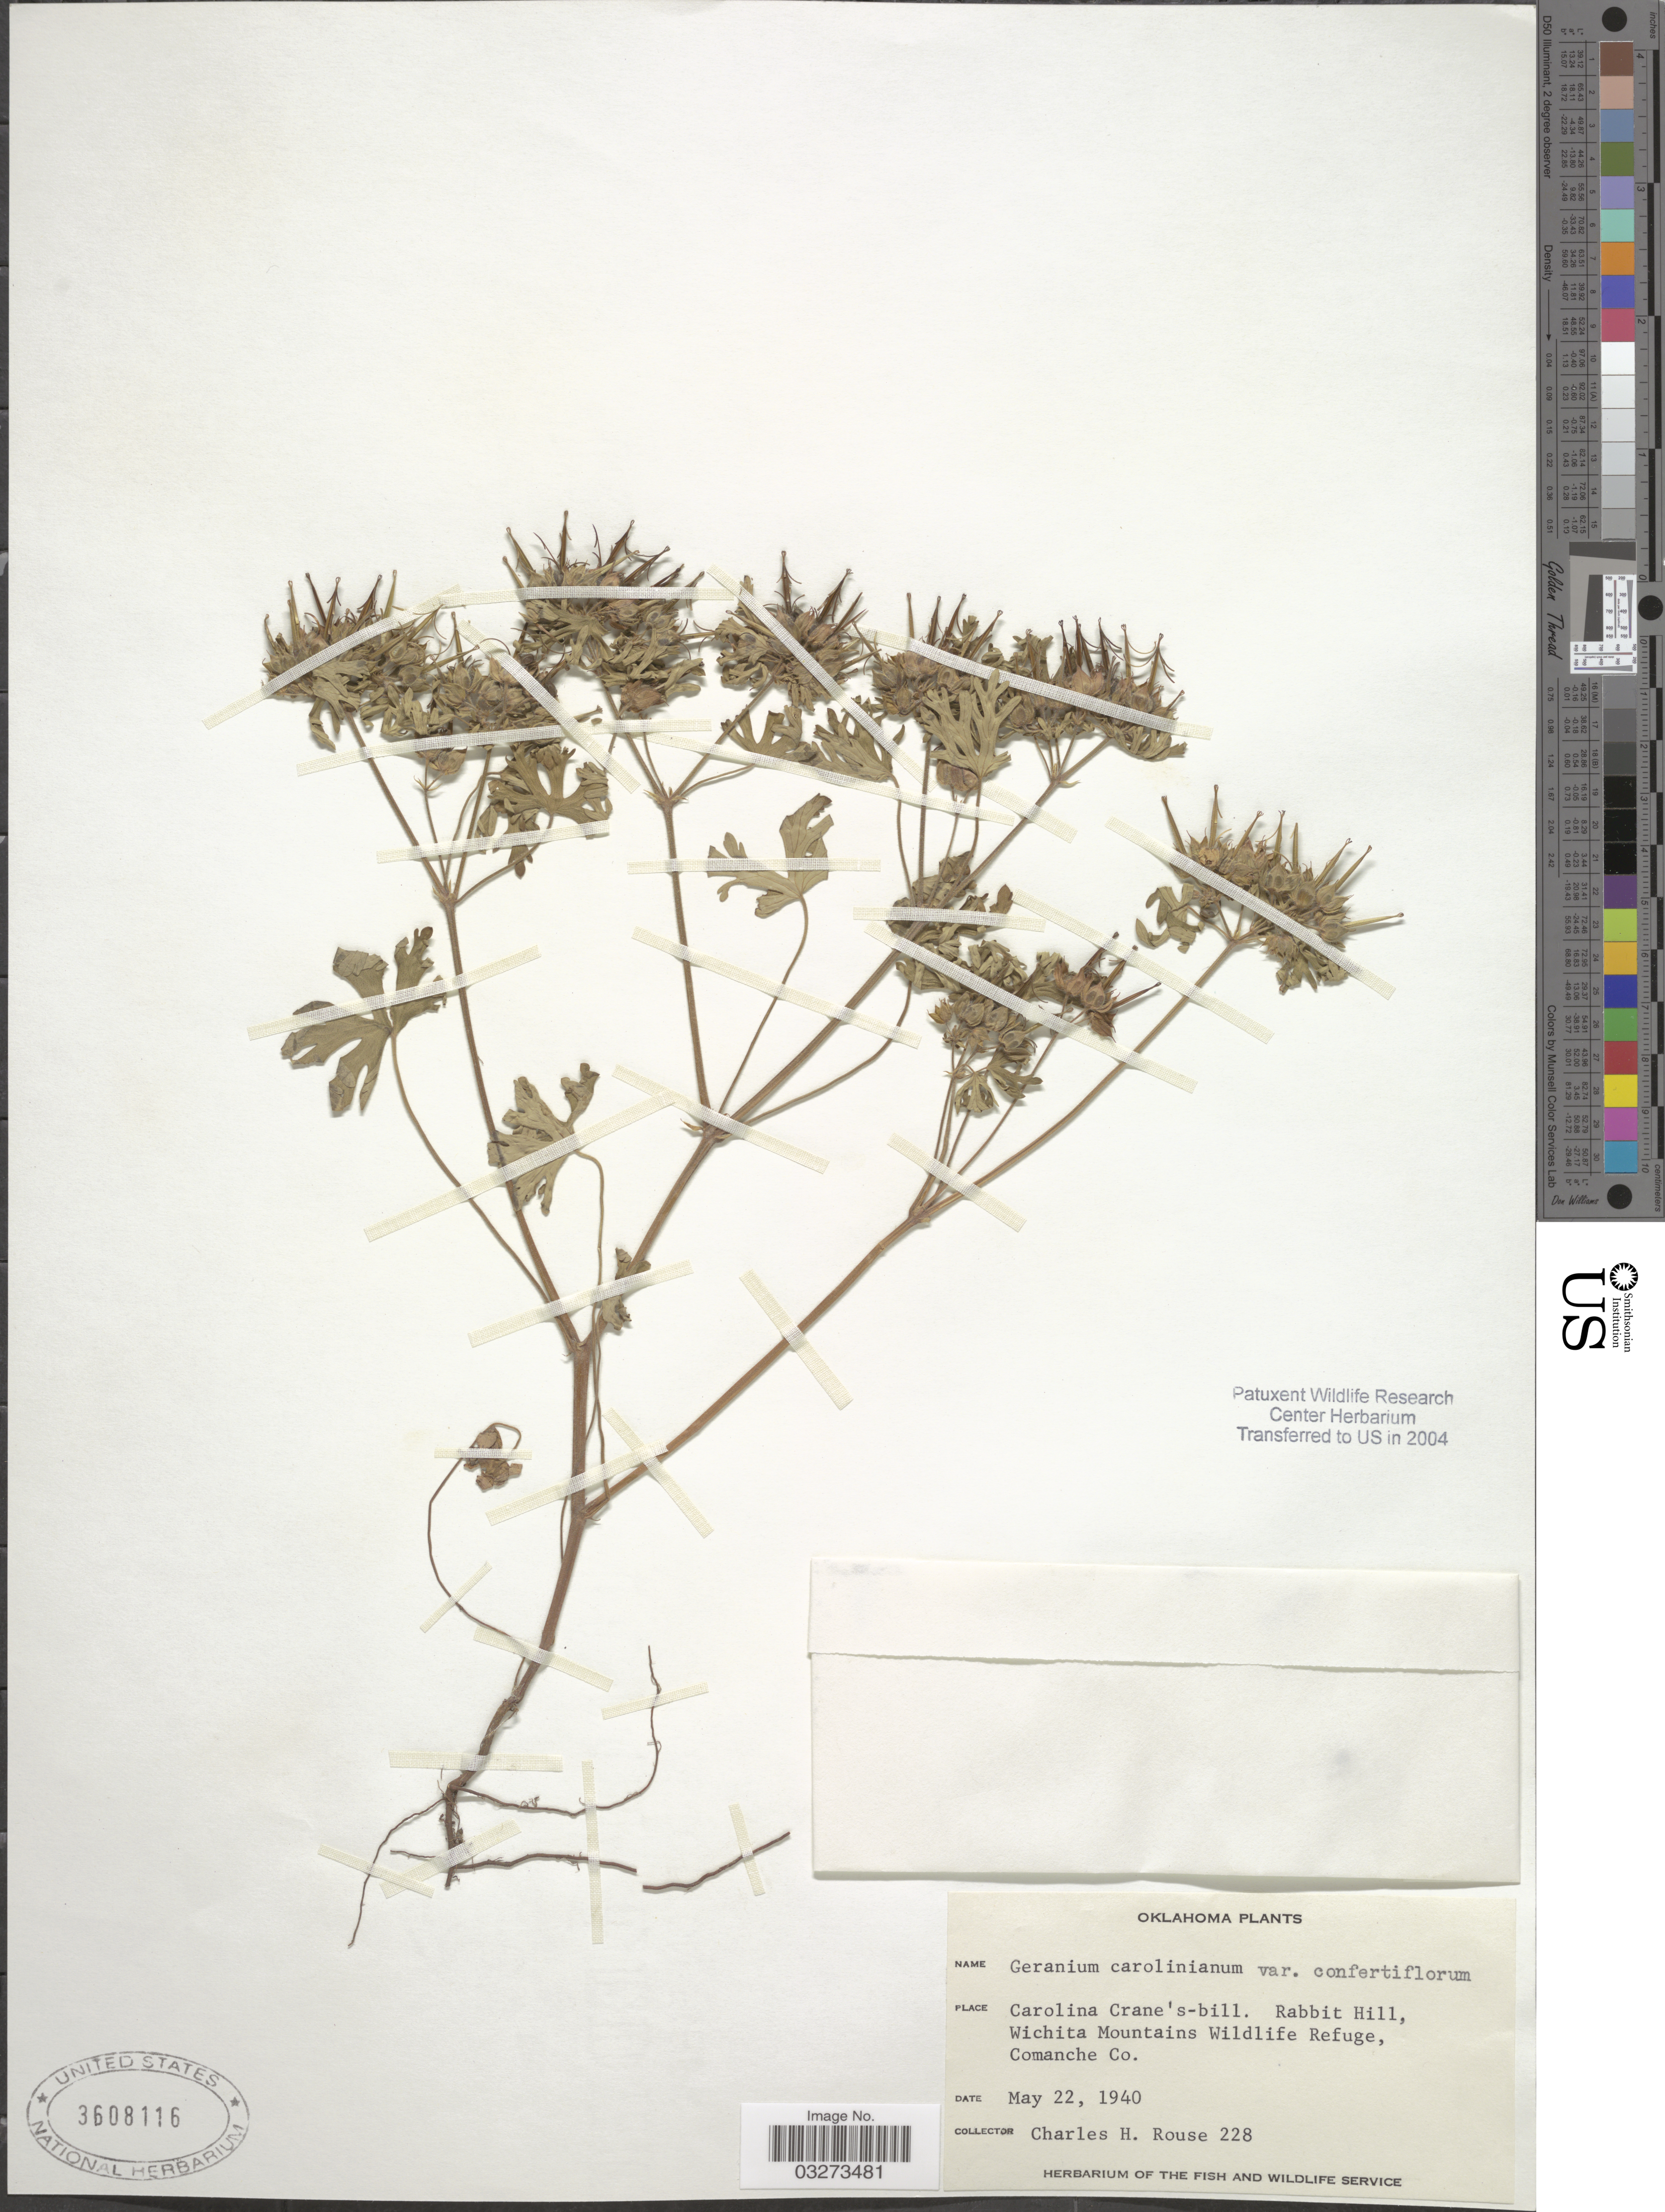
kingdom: Plantae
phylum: Tracheophyta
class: Magnoliopsida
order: Geraniales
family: Geraniaceae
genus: Geranium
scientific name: Geranium carolinianum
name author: L.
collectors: C. Rouse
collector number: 228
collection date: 1940-05-22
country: United States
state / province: Oklahoma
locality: Carolina Crane's-bill. Rabbit Hill, Wichita Mountains Wildlife Refuge, Comanche Co.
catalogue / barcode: US 3608116